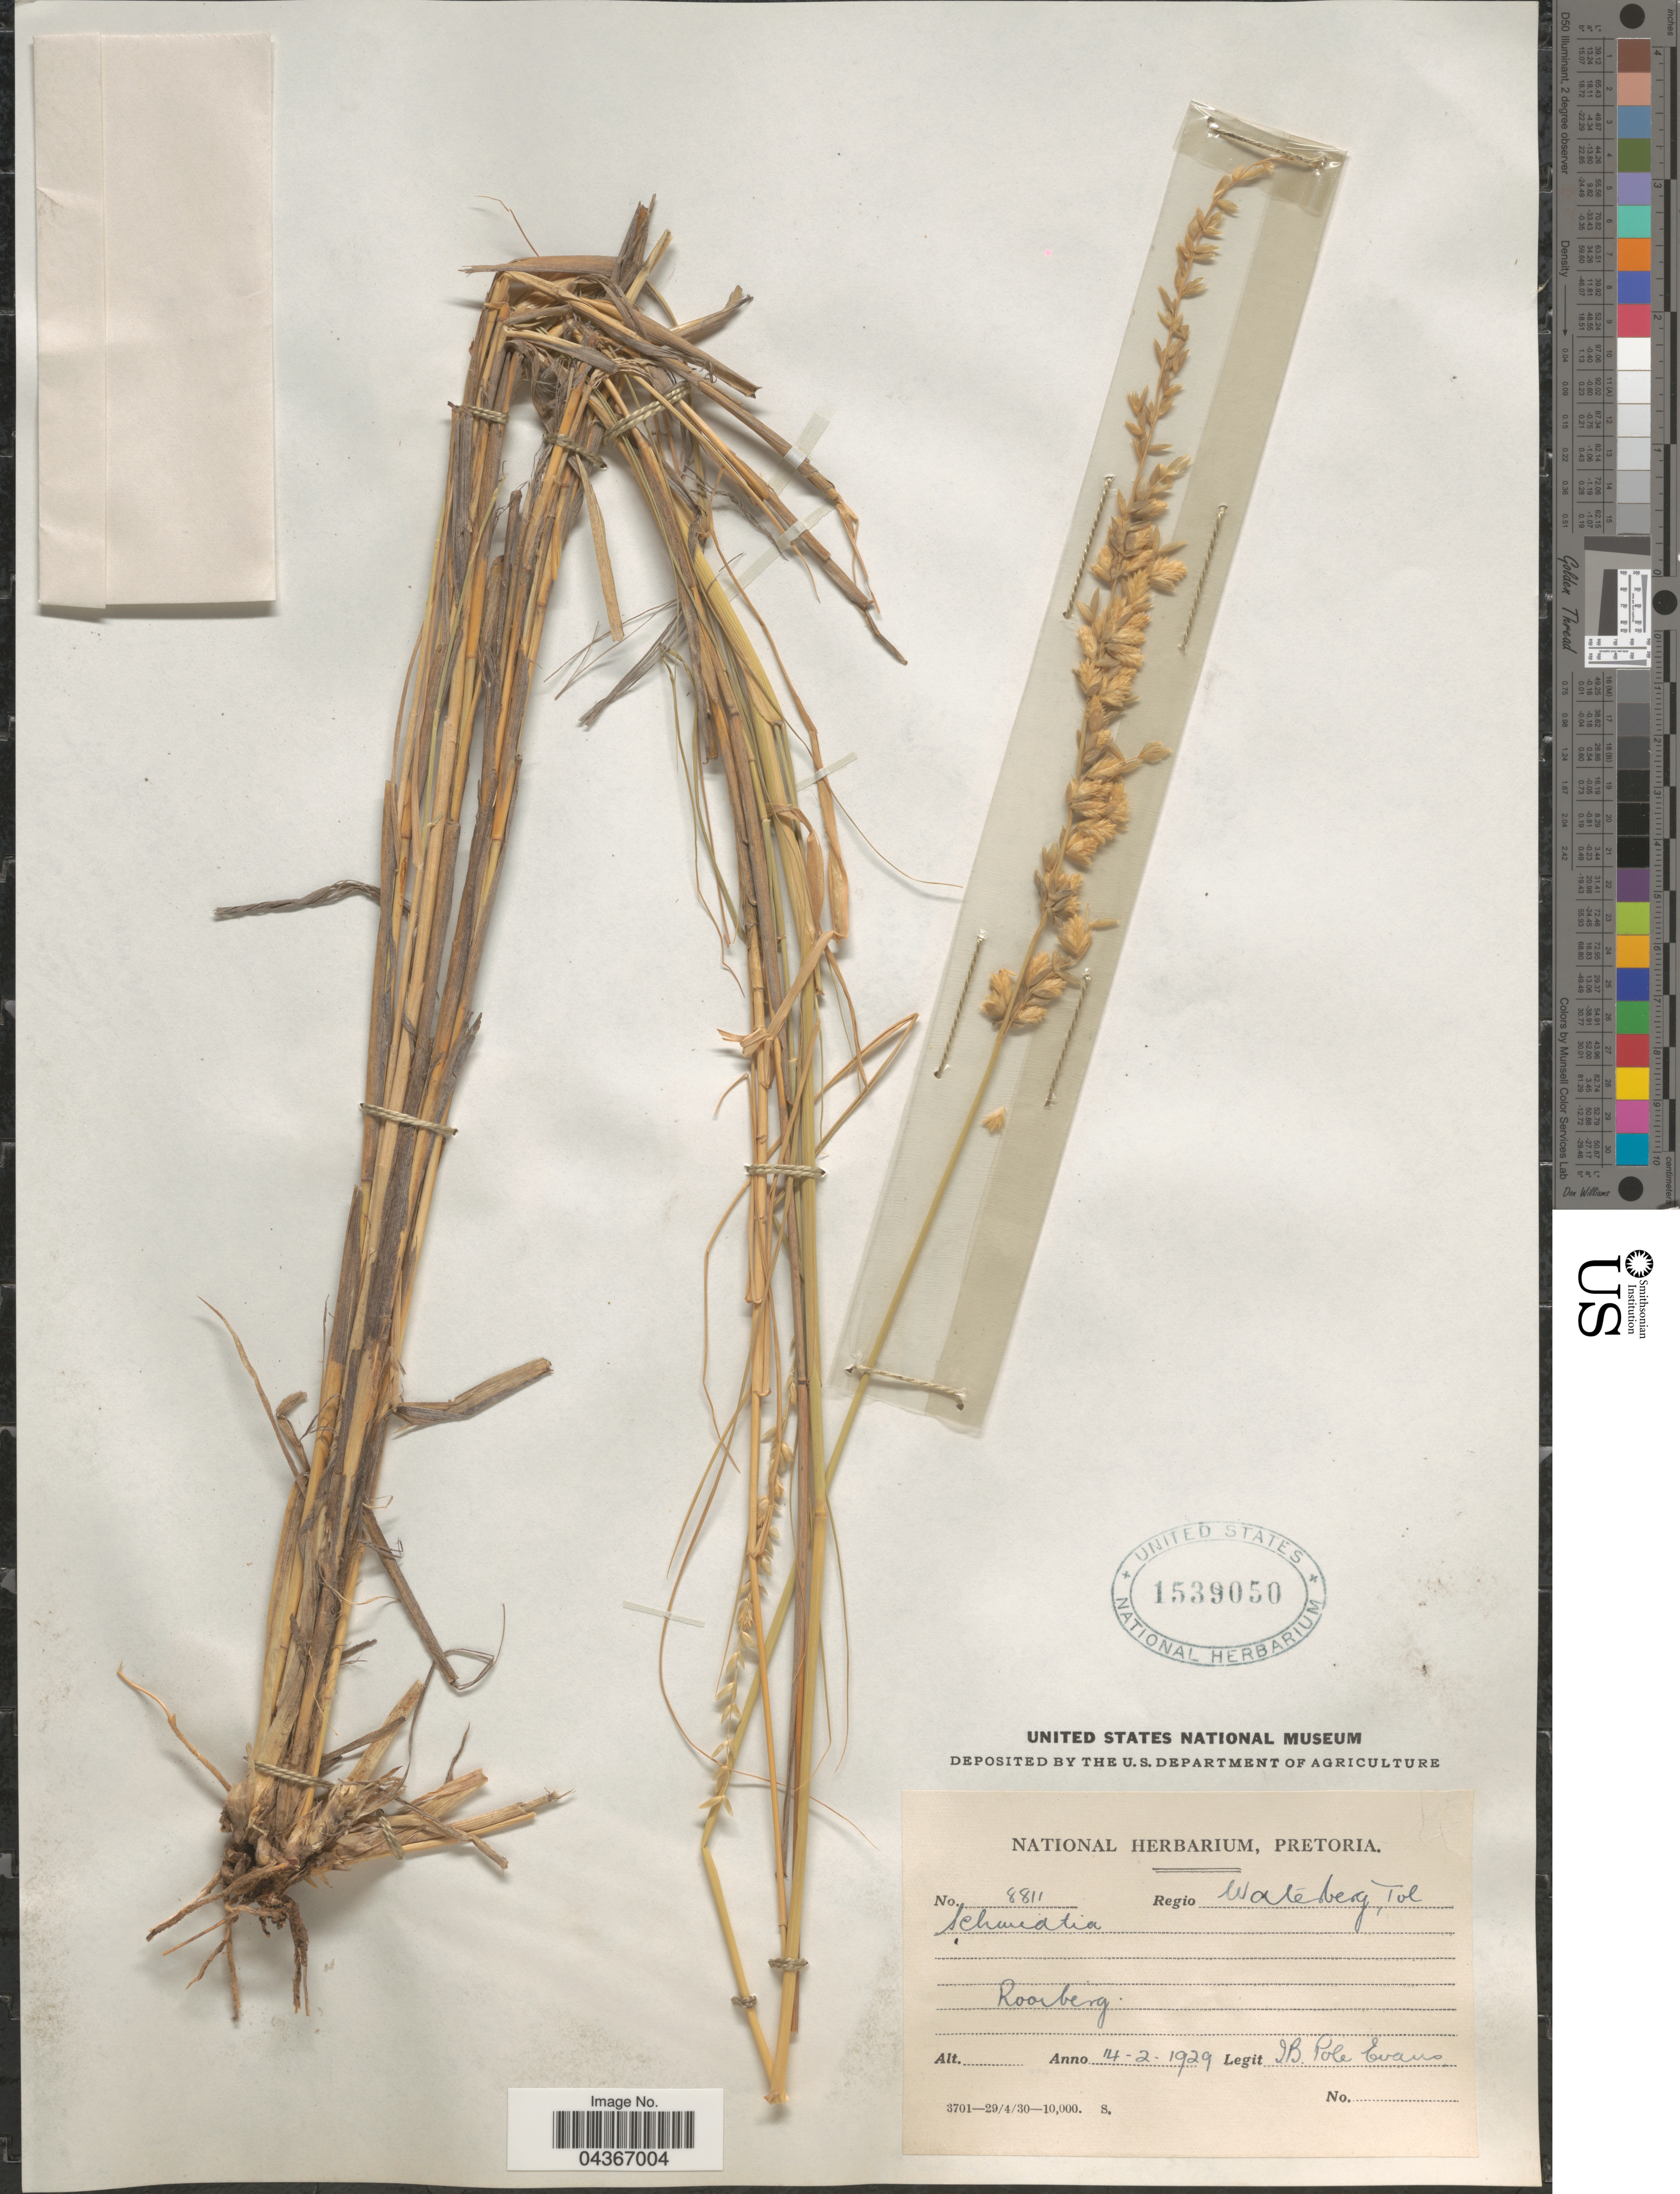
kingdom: Plantae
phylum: Tracheophyta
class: Liliopsida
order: Poales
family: Poaceae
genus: Schmidtia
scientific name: Schmidtia sp.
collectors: I. B. Pole-Evans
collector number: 8811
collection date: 1929-02-14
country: South Africa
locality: Regio Waterberg, Tvl. Rooiberg.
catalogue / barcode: US 1539050